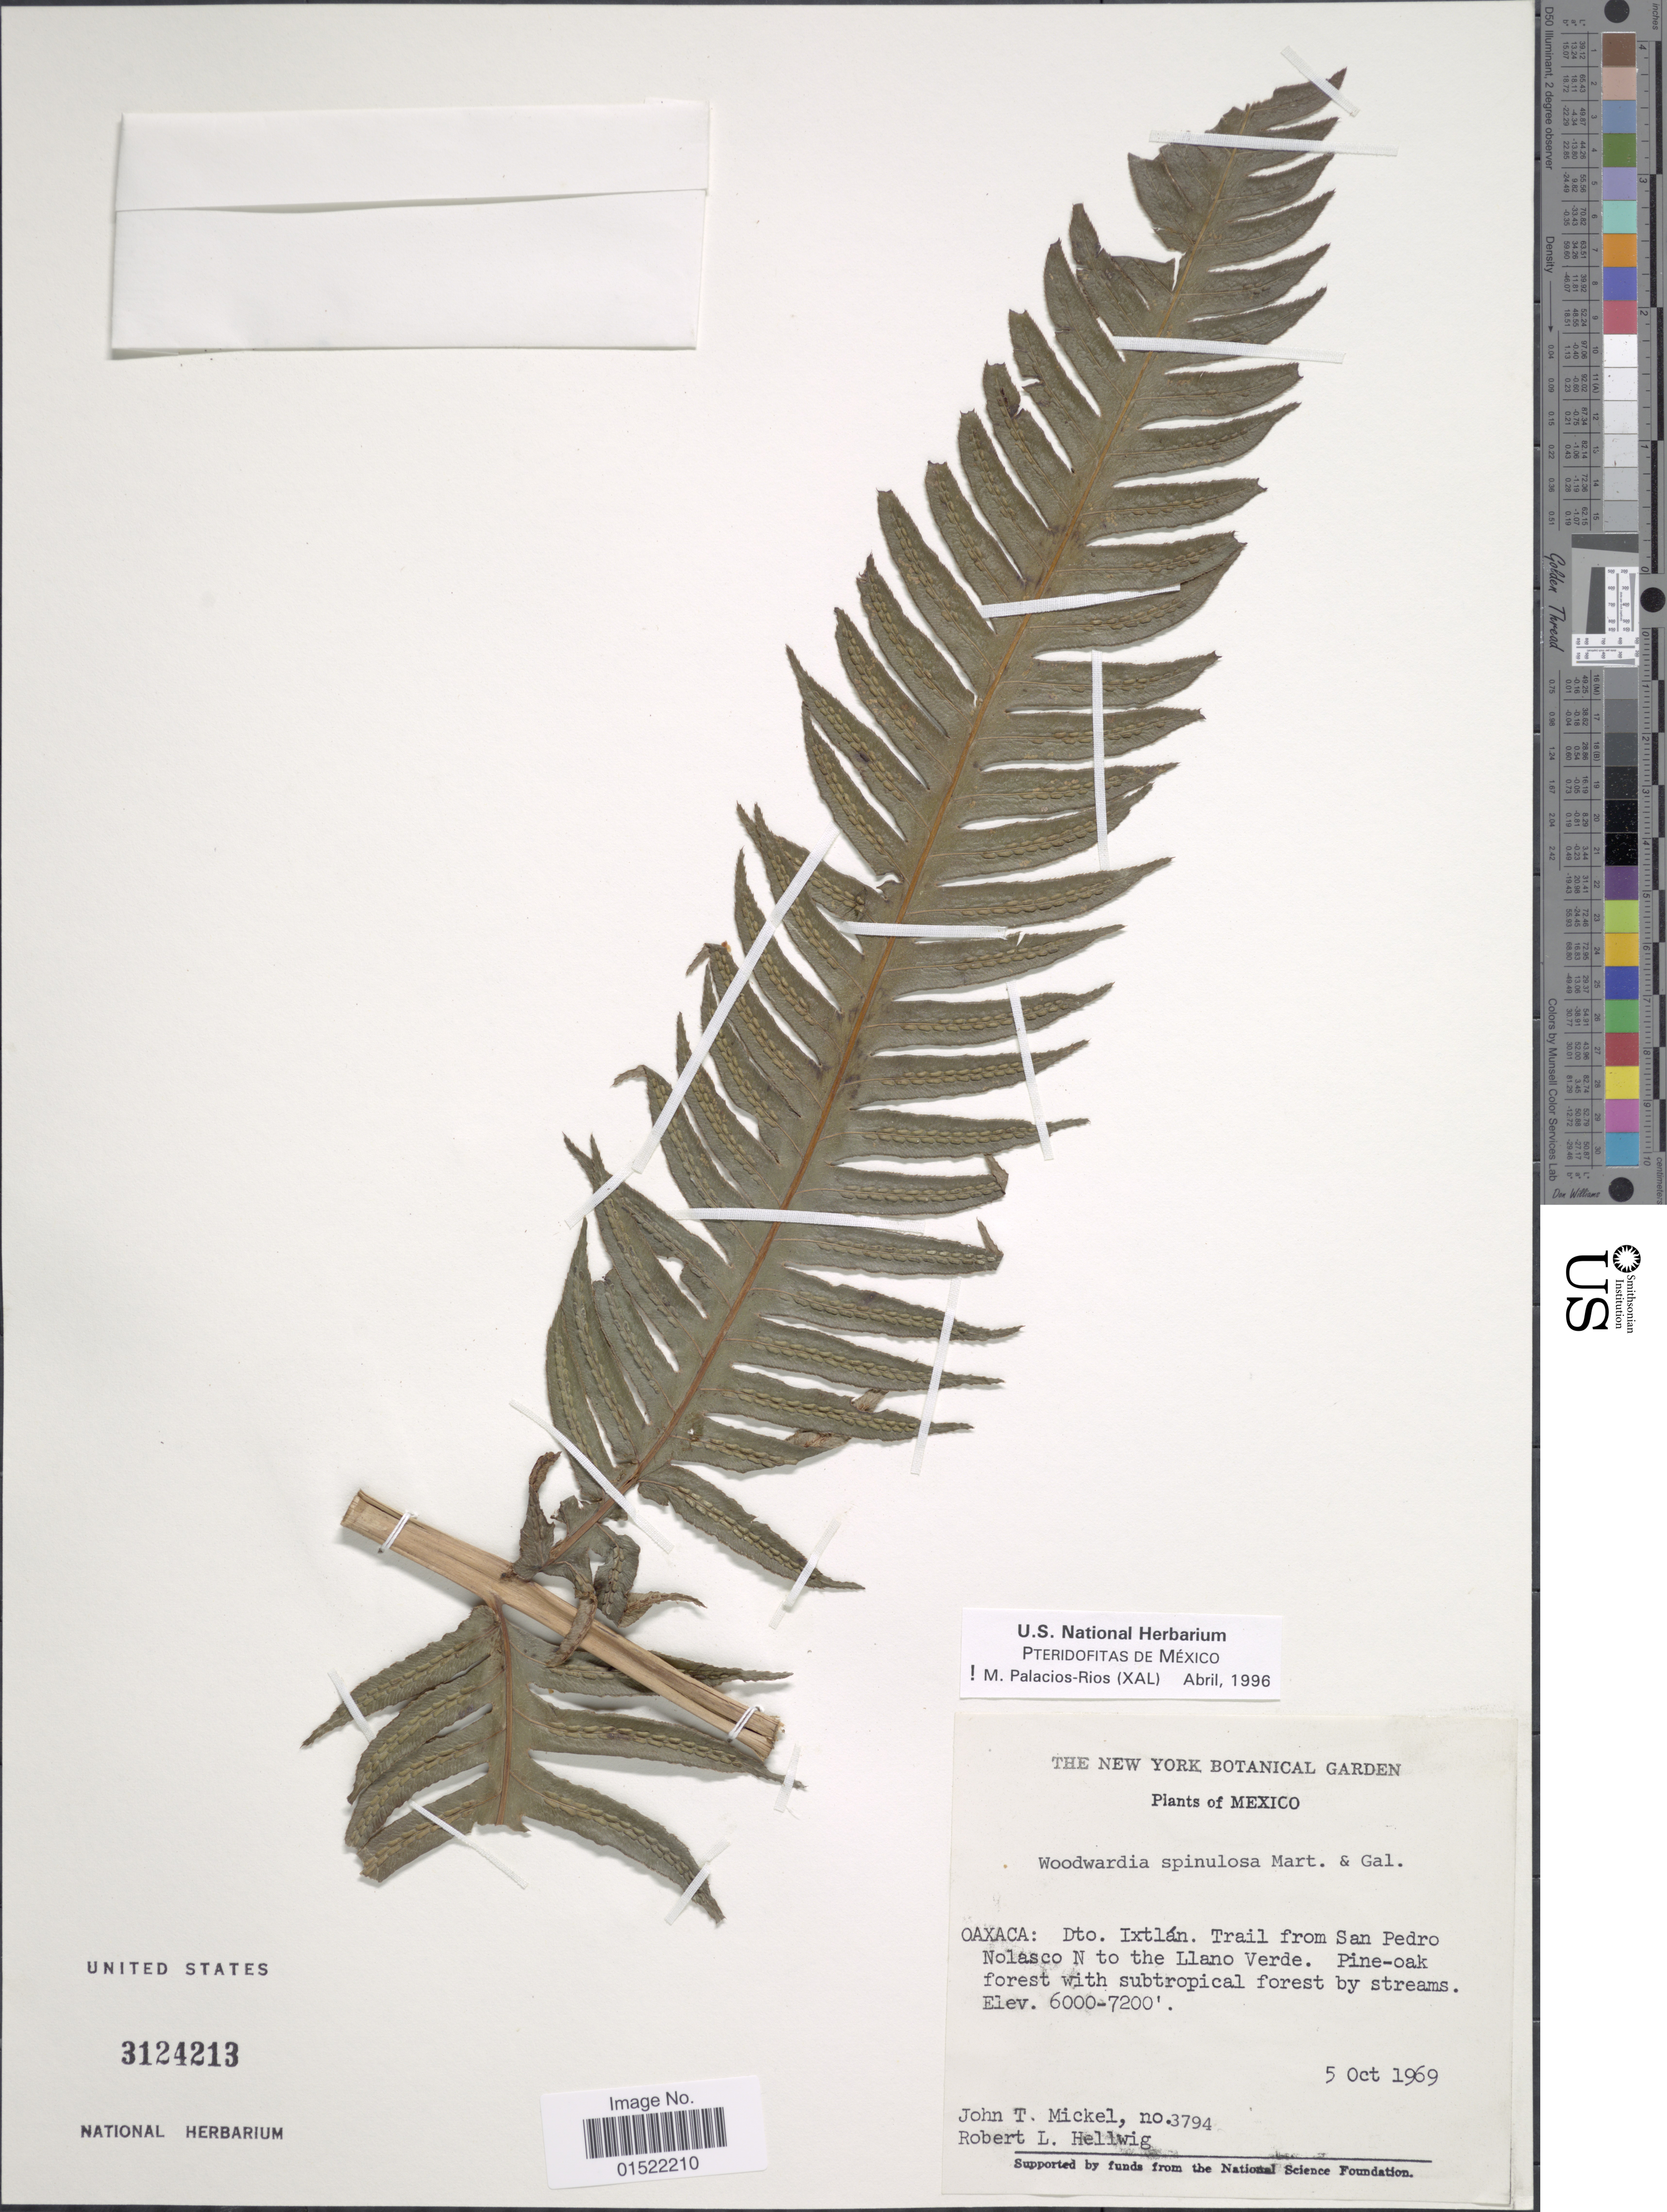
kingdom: Plantae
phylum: Tracheophyta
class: Polypodiopsida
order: Polypodiales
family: Blechnaceae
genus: Woodwardia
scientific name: Woodwardia spinulosa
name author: M. Martens & Galeotti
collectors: J. T. Mickel & R. Hellwig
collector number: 3794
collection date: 1969-10-05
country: Mexico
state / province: Oaxaca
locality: Oaxaca: Dto. Ixtlan, trail from San Pedro Nolasco N to the Llano Verde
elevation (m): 1829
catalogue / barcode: US 3124213